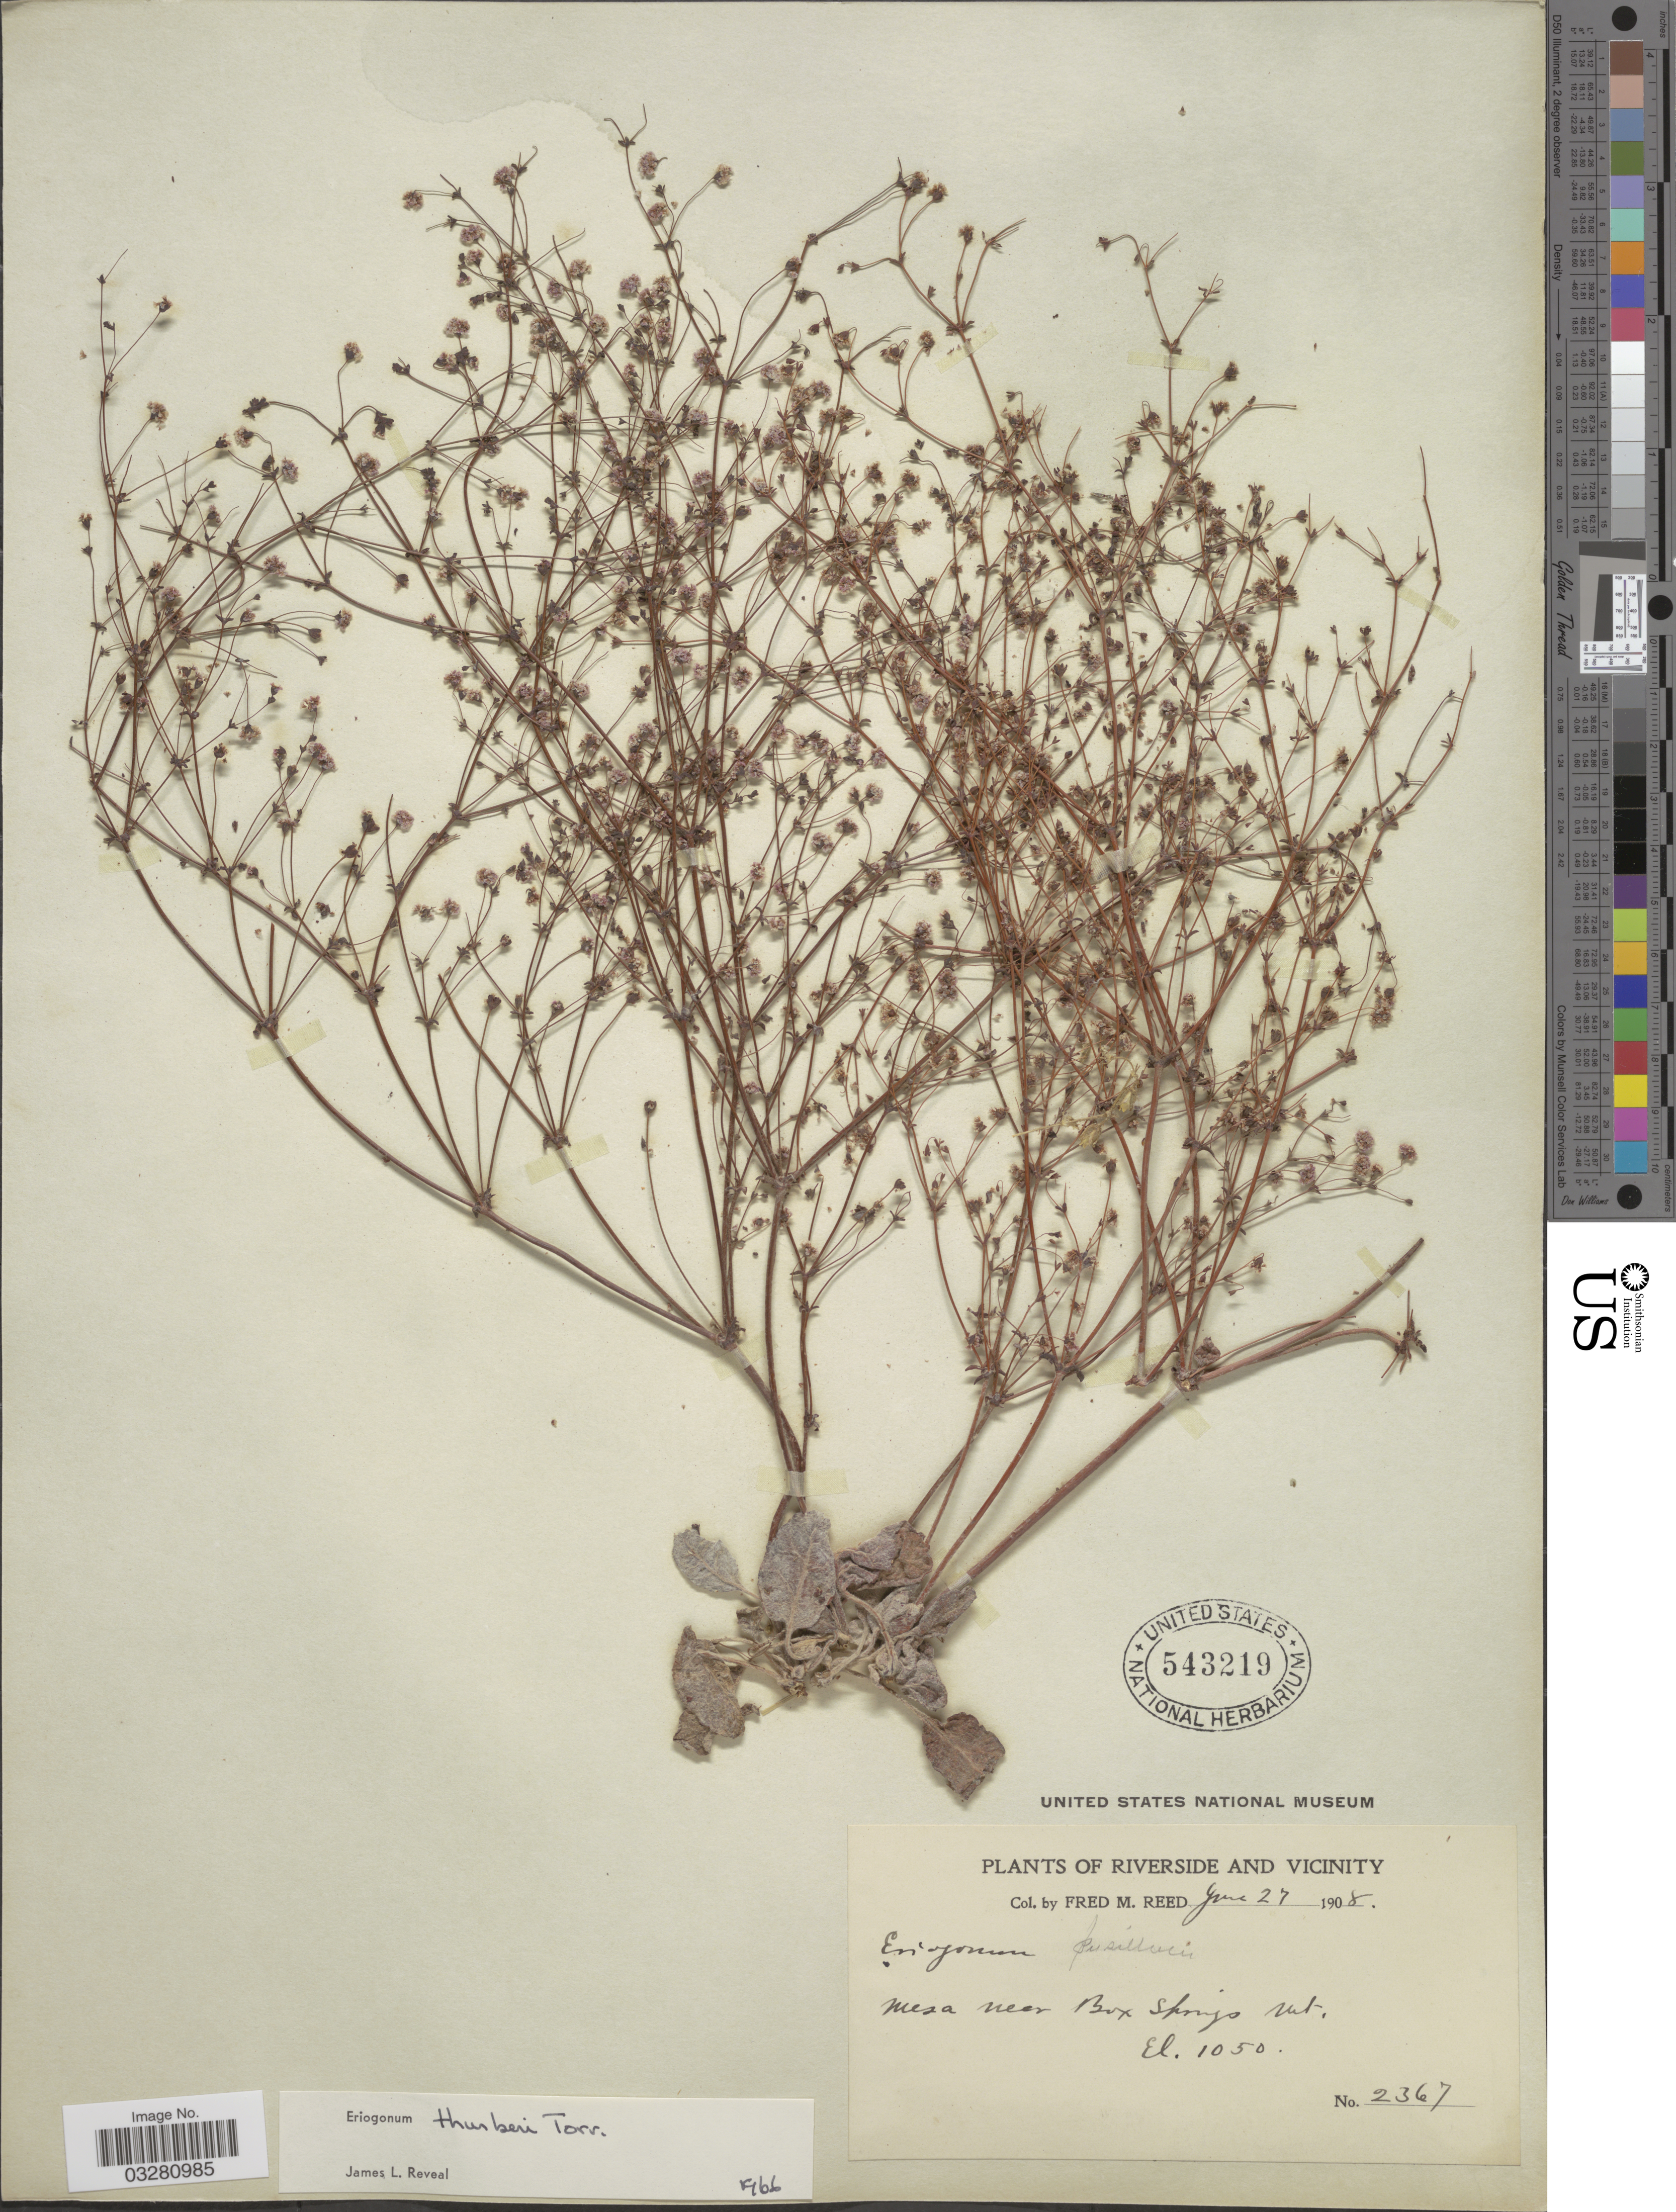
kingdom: Plantae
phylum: Tracheophyta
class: Magnoliopsida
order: Caryophyllales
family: Polygonaceae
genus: Eriogonum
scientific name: Eriogonum thurberi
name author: Torr.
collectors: F. Reed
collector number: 2367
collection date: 1908-06-27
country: United States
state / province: California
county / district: Riverside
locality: Riverside and Vicinity. Mesa near Box Springs Mt.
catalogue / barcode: US 543219